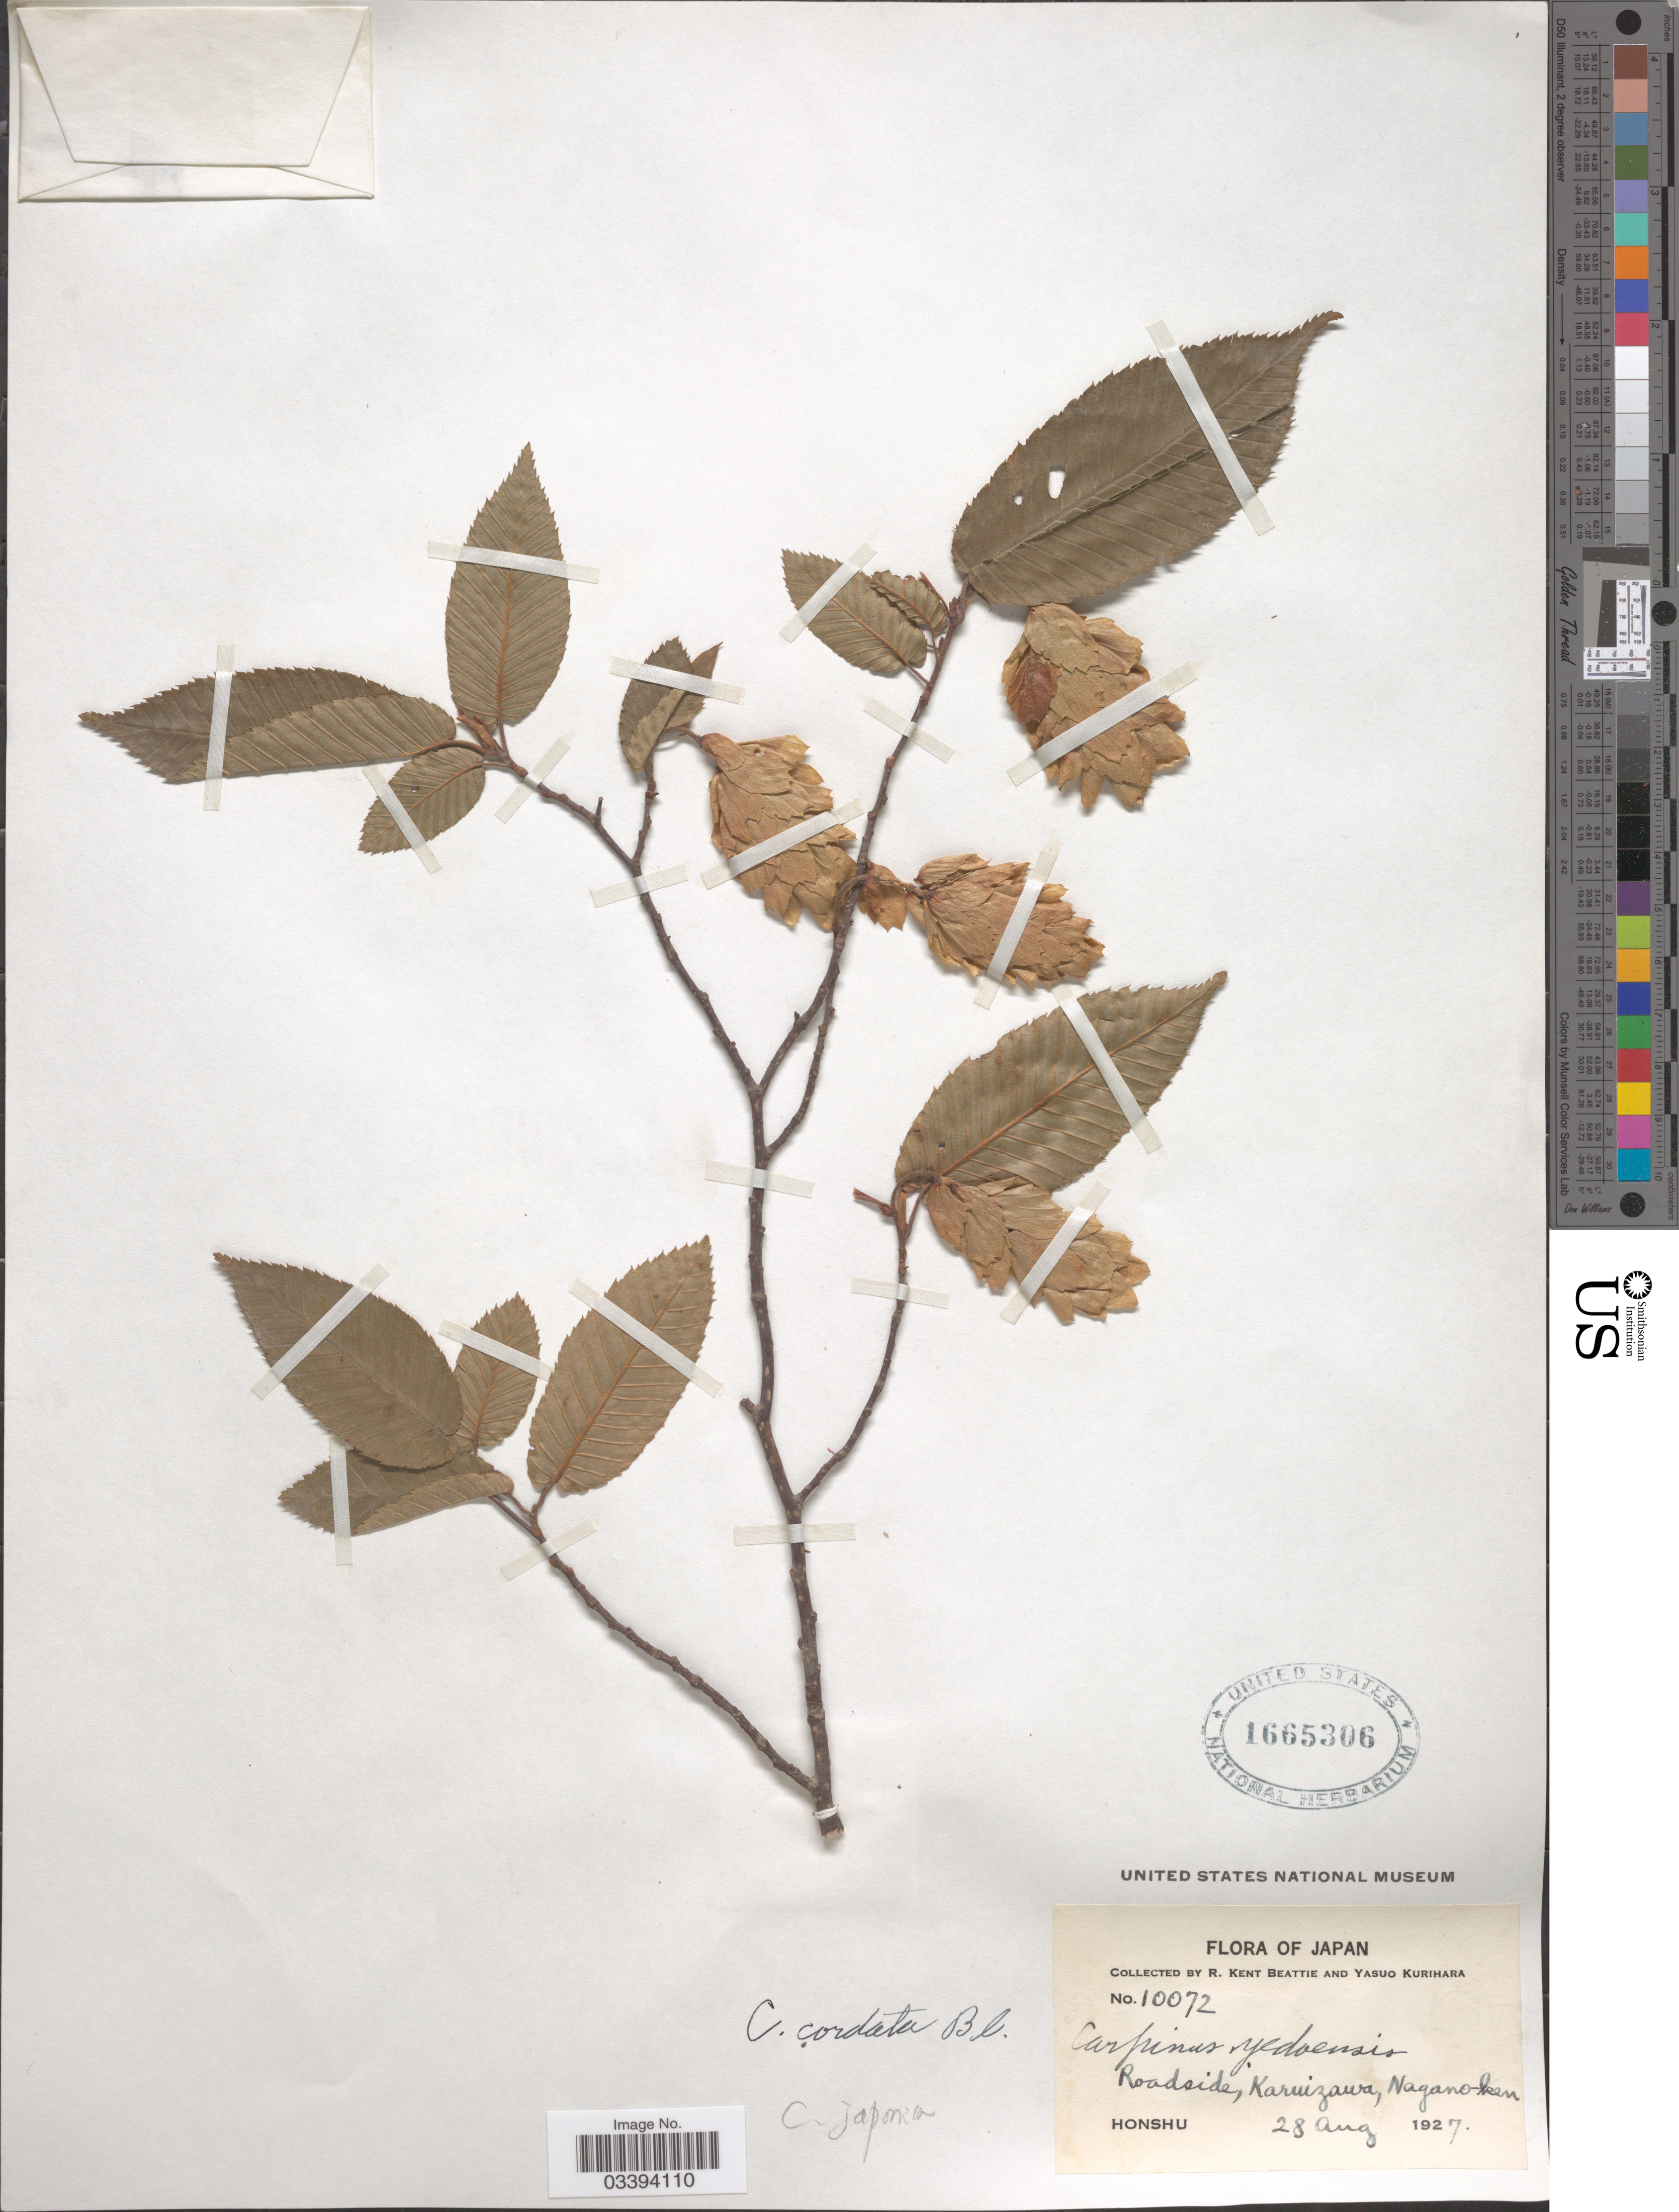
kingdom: Plantae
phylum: Tracheophyta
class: Magnoliopsida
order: Fagales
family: Betulaceae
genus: Carpinus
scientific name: Carpinus cordata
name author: Blume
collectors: R. K. Beattie & Y. Kurihara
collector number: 10072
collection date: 1927-08-28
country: Japan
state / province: Nagano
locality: Roadside, Karuizawa, Nagano-ken. Honshu.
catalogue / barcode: US 1665306